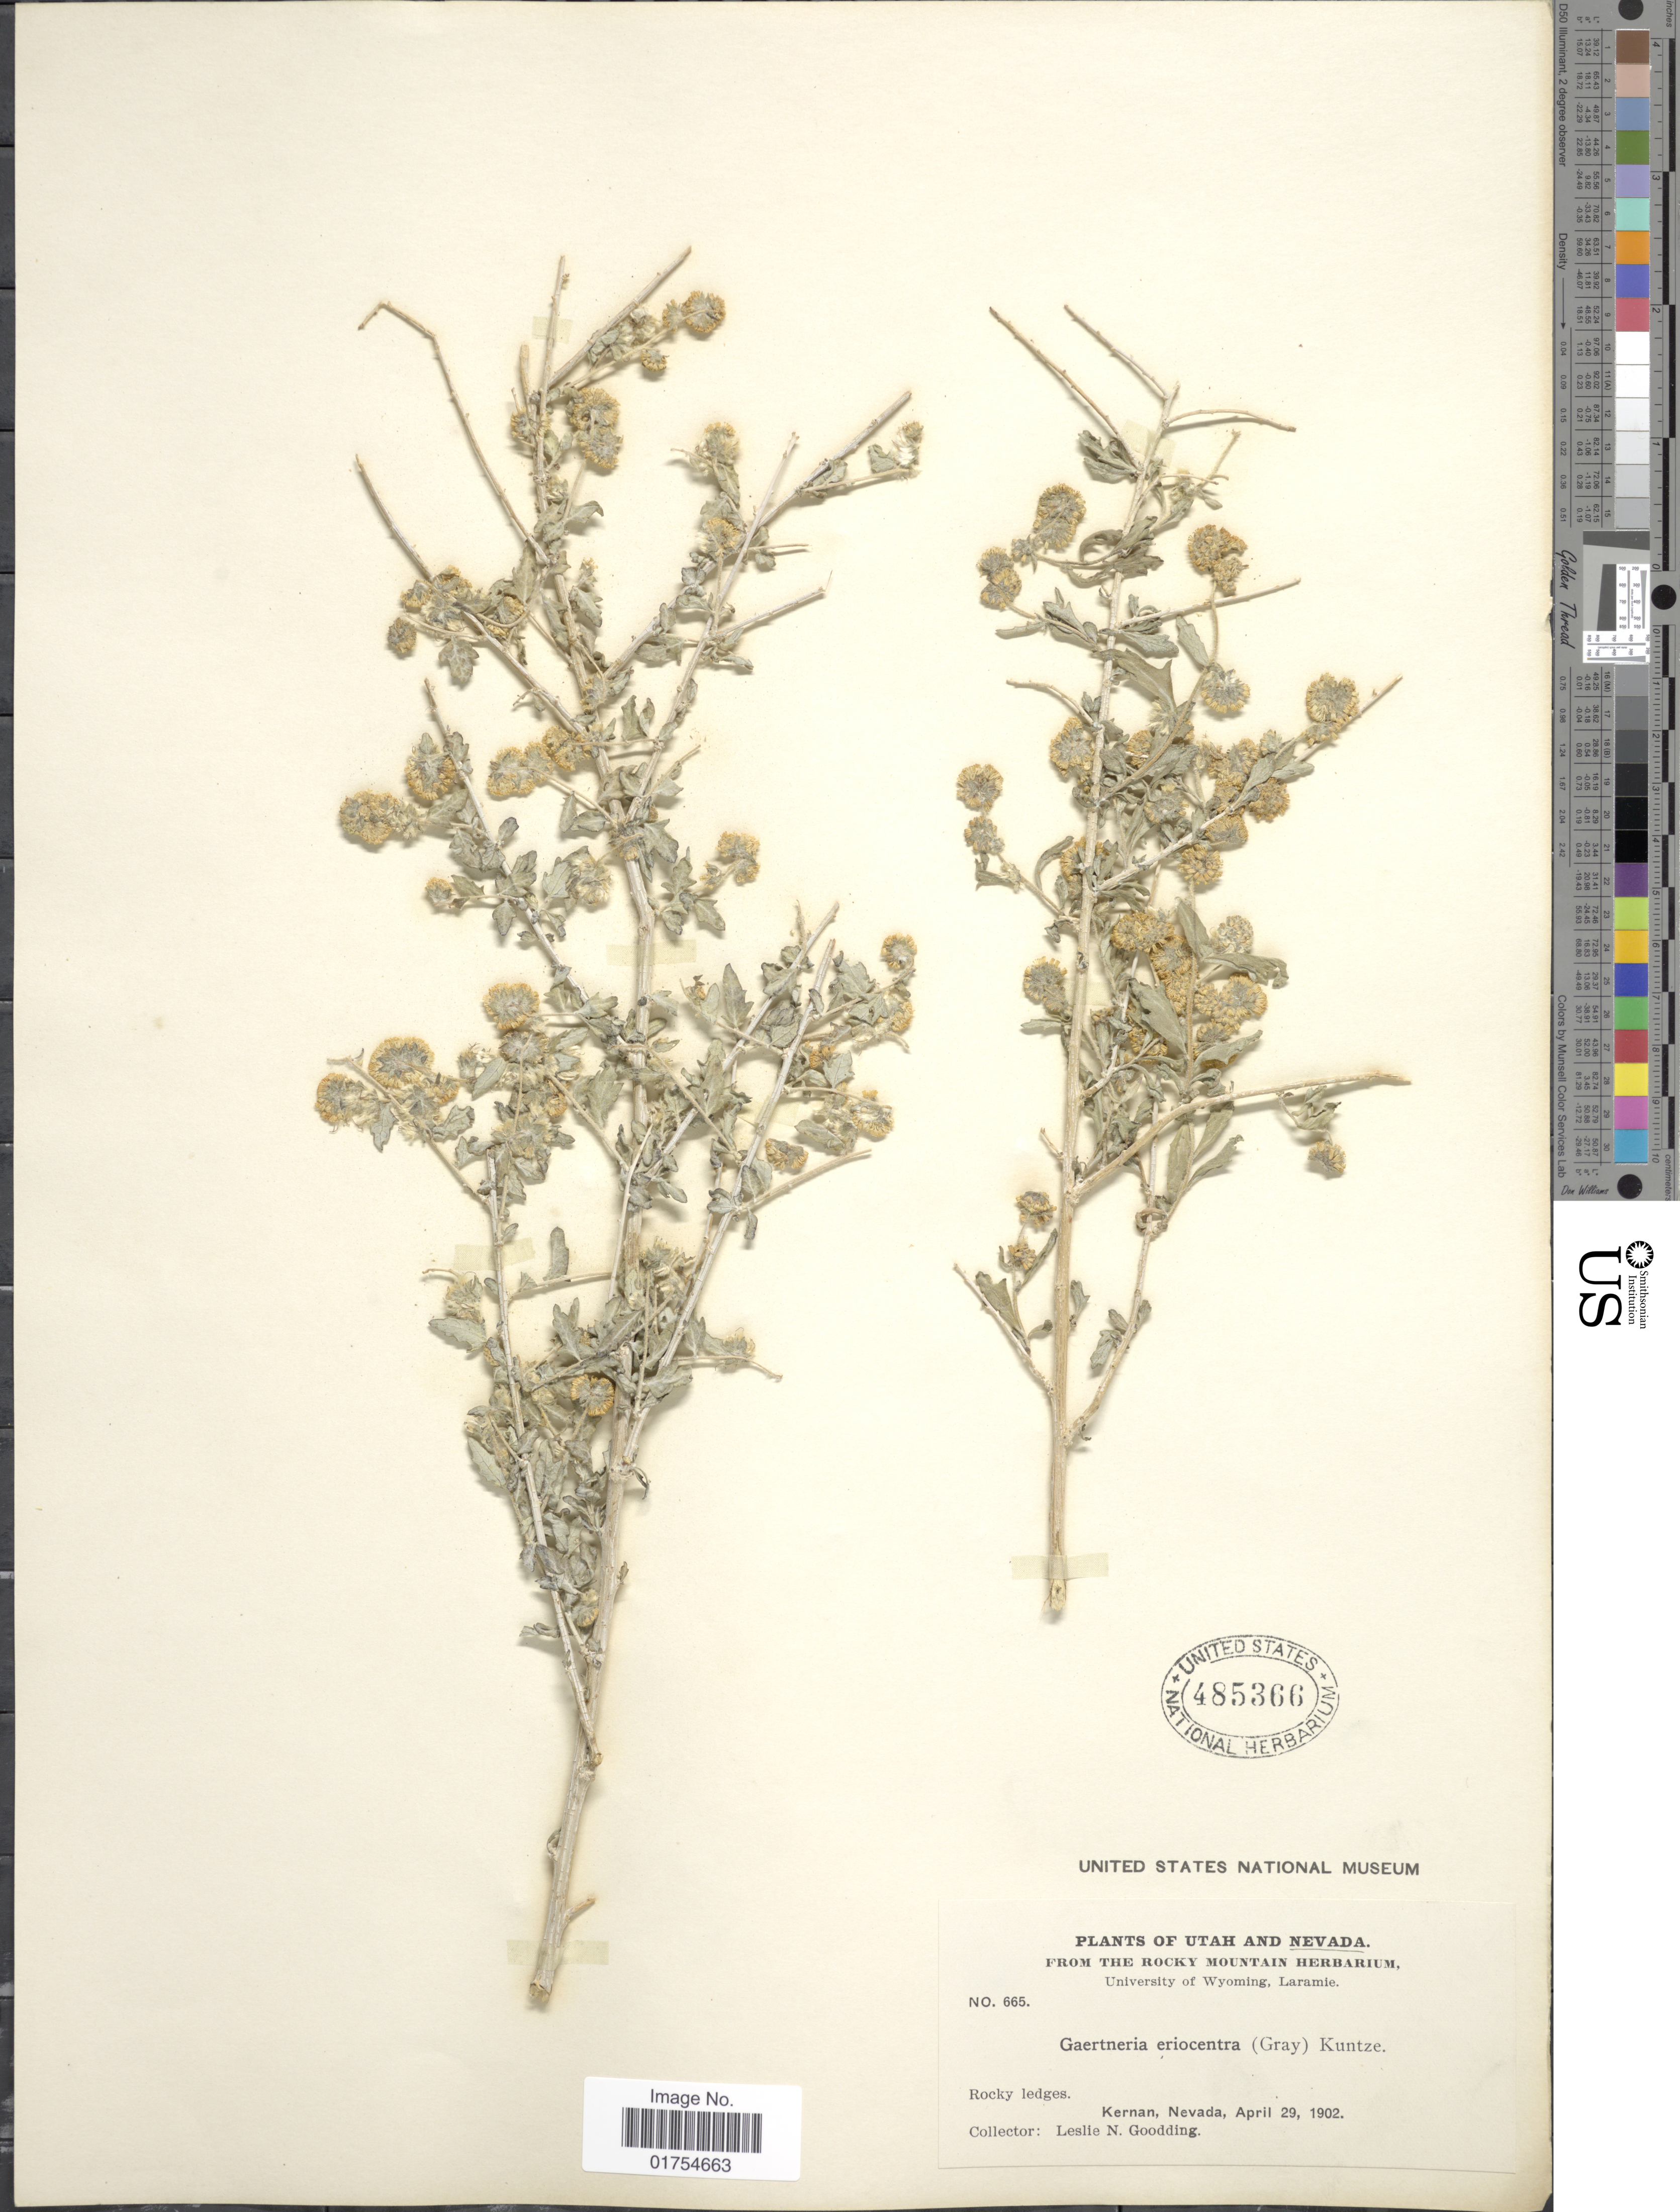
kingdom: Plantae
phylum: Tracheophyta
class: Magnoliopsida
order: Asterales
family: Asteraceae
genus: Franseria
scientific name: Franseria eriocentra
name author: A. Gray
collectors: L. N. Goodding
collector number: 665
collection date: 1902-04-29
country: United States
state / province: Nevada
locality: Kernan. Nevada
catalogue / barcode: US 485366